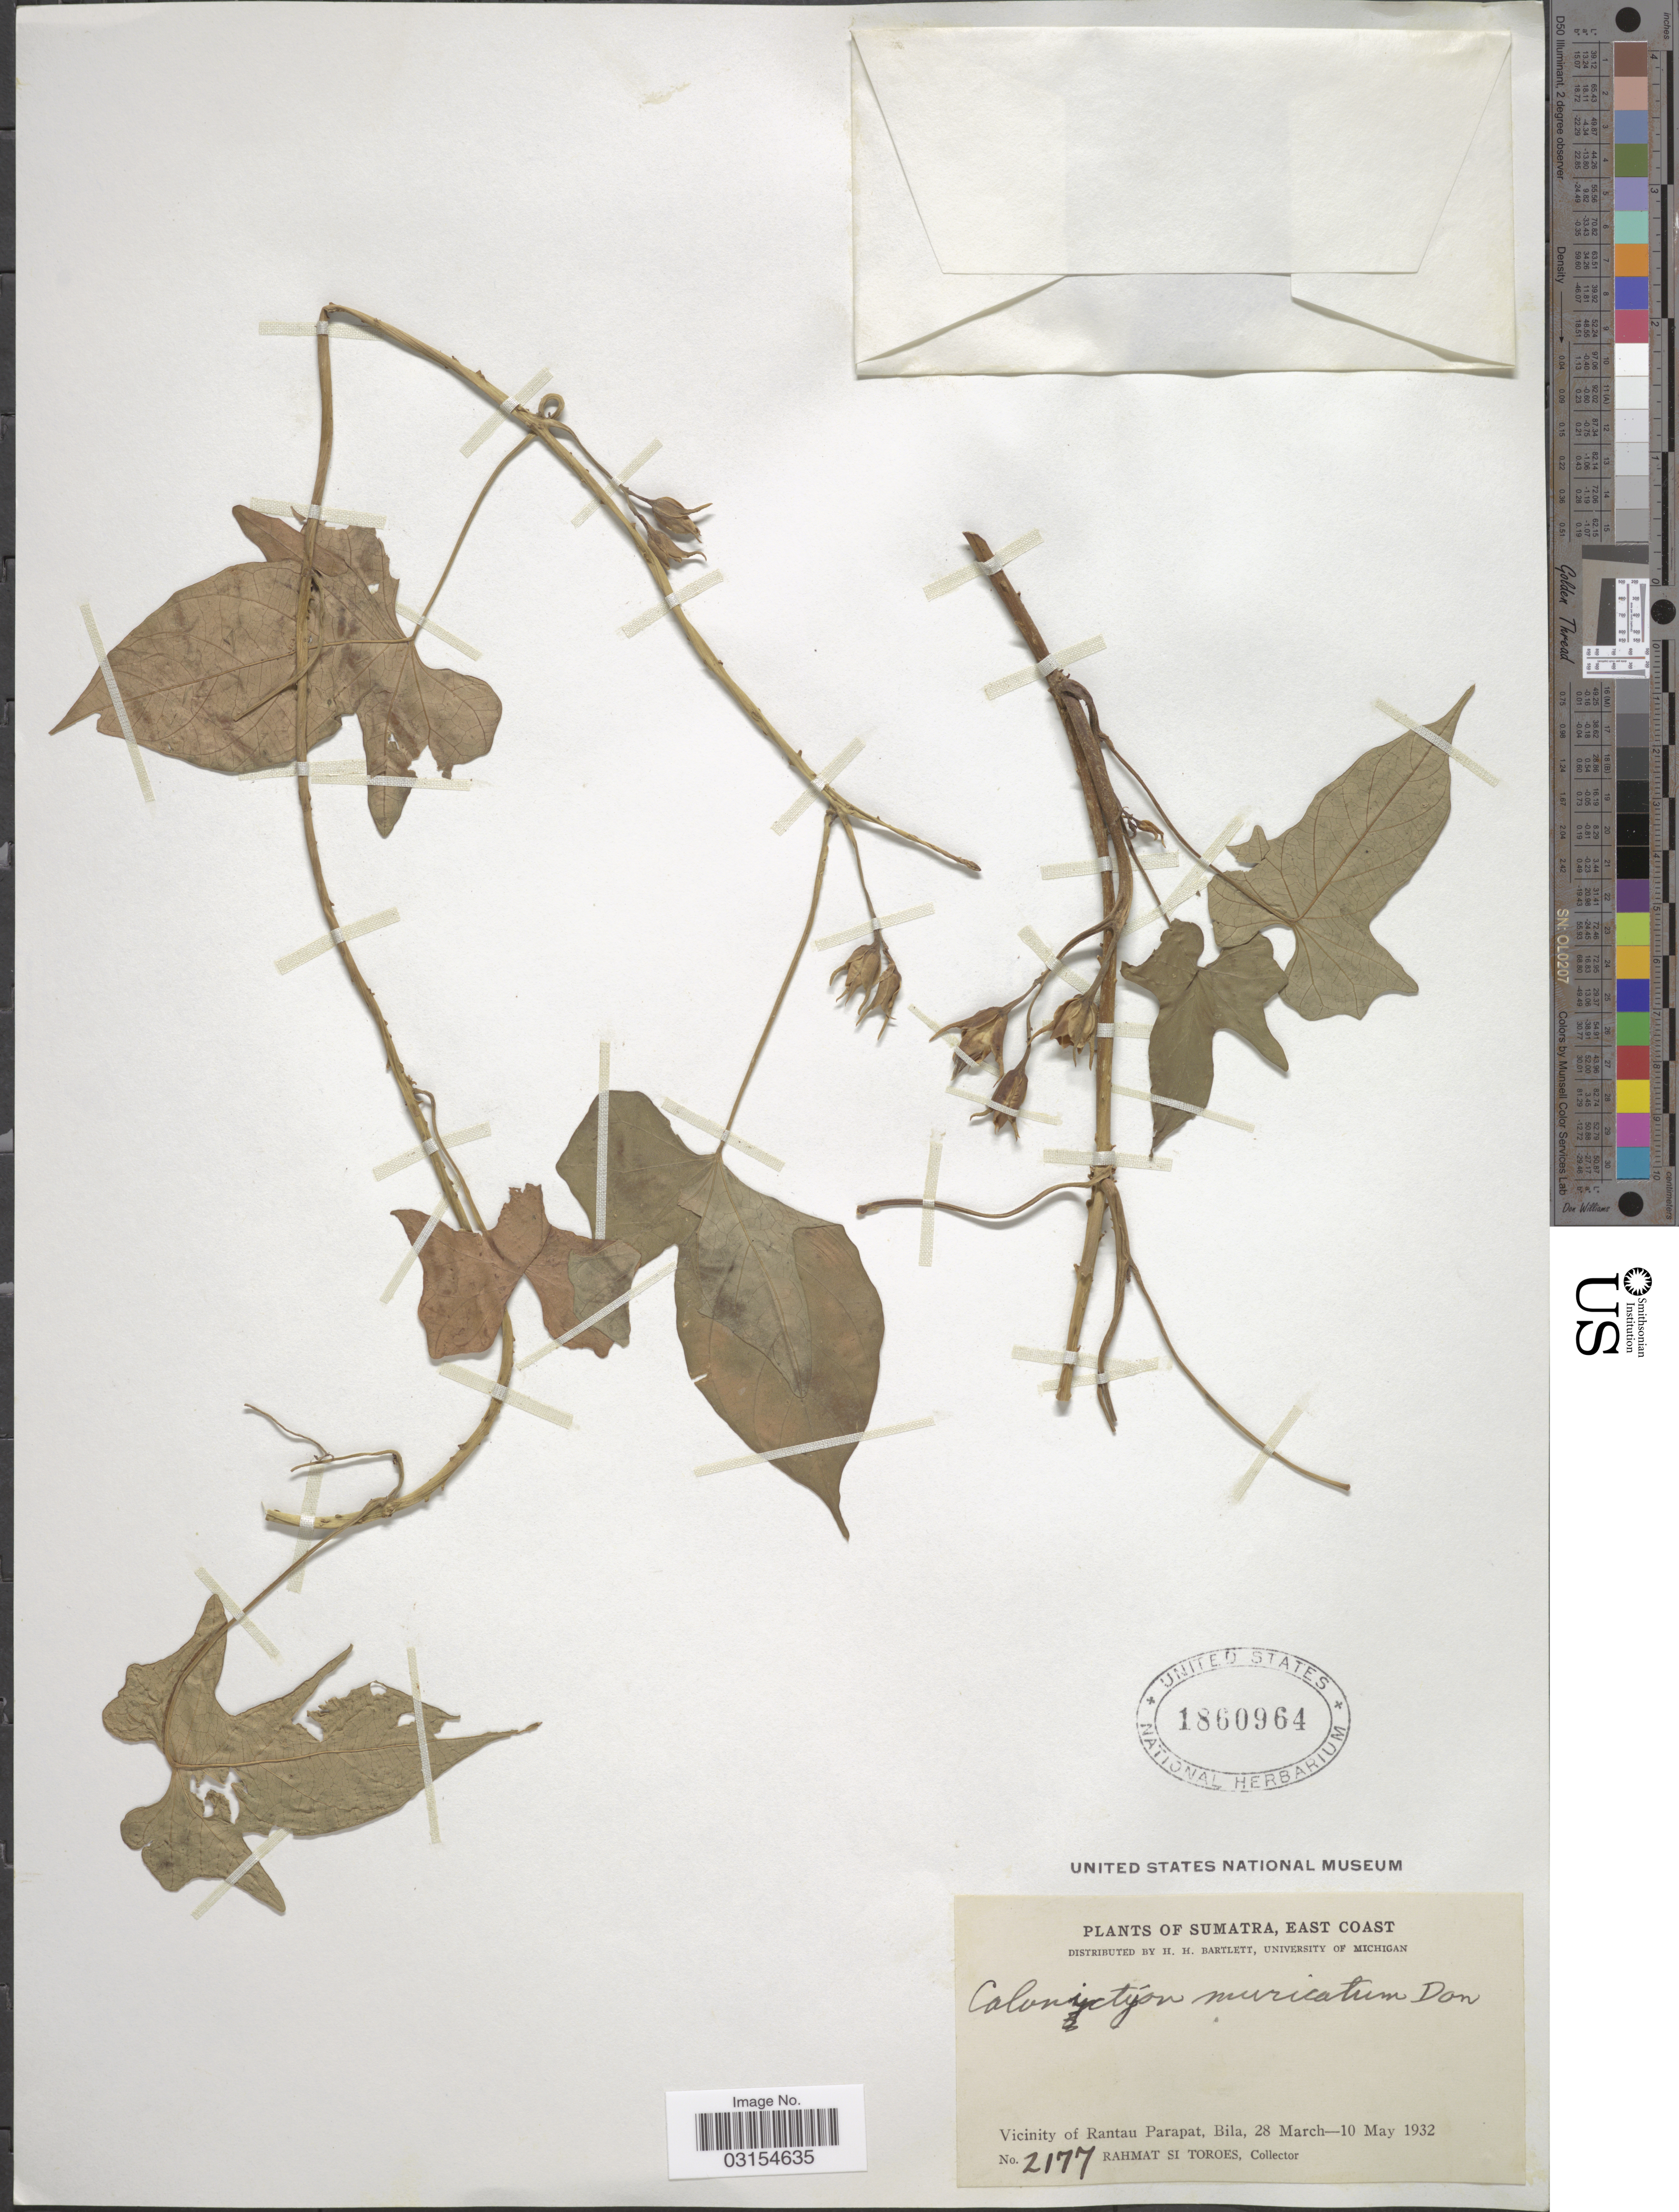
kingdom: Plantae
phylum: Tracheophyta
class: Magnoliopsida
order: Solanales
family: Convolvulaceae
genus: Ipomoea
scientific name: Ipomoea muricata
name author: (L.) Jacq.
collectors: Rahmat Si Boeea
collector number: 2177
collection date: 1932-03-28/1932-05-10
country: Indonesia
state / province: Sumatra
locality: Sumatra, East Coast. Vicinity of Rantau Parapat, Bila.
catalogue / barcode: US 1860964